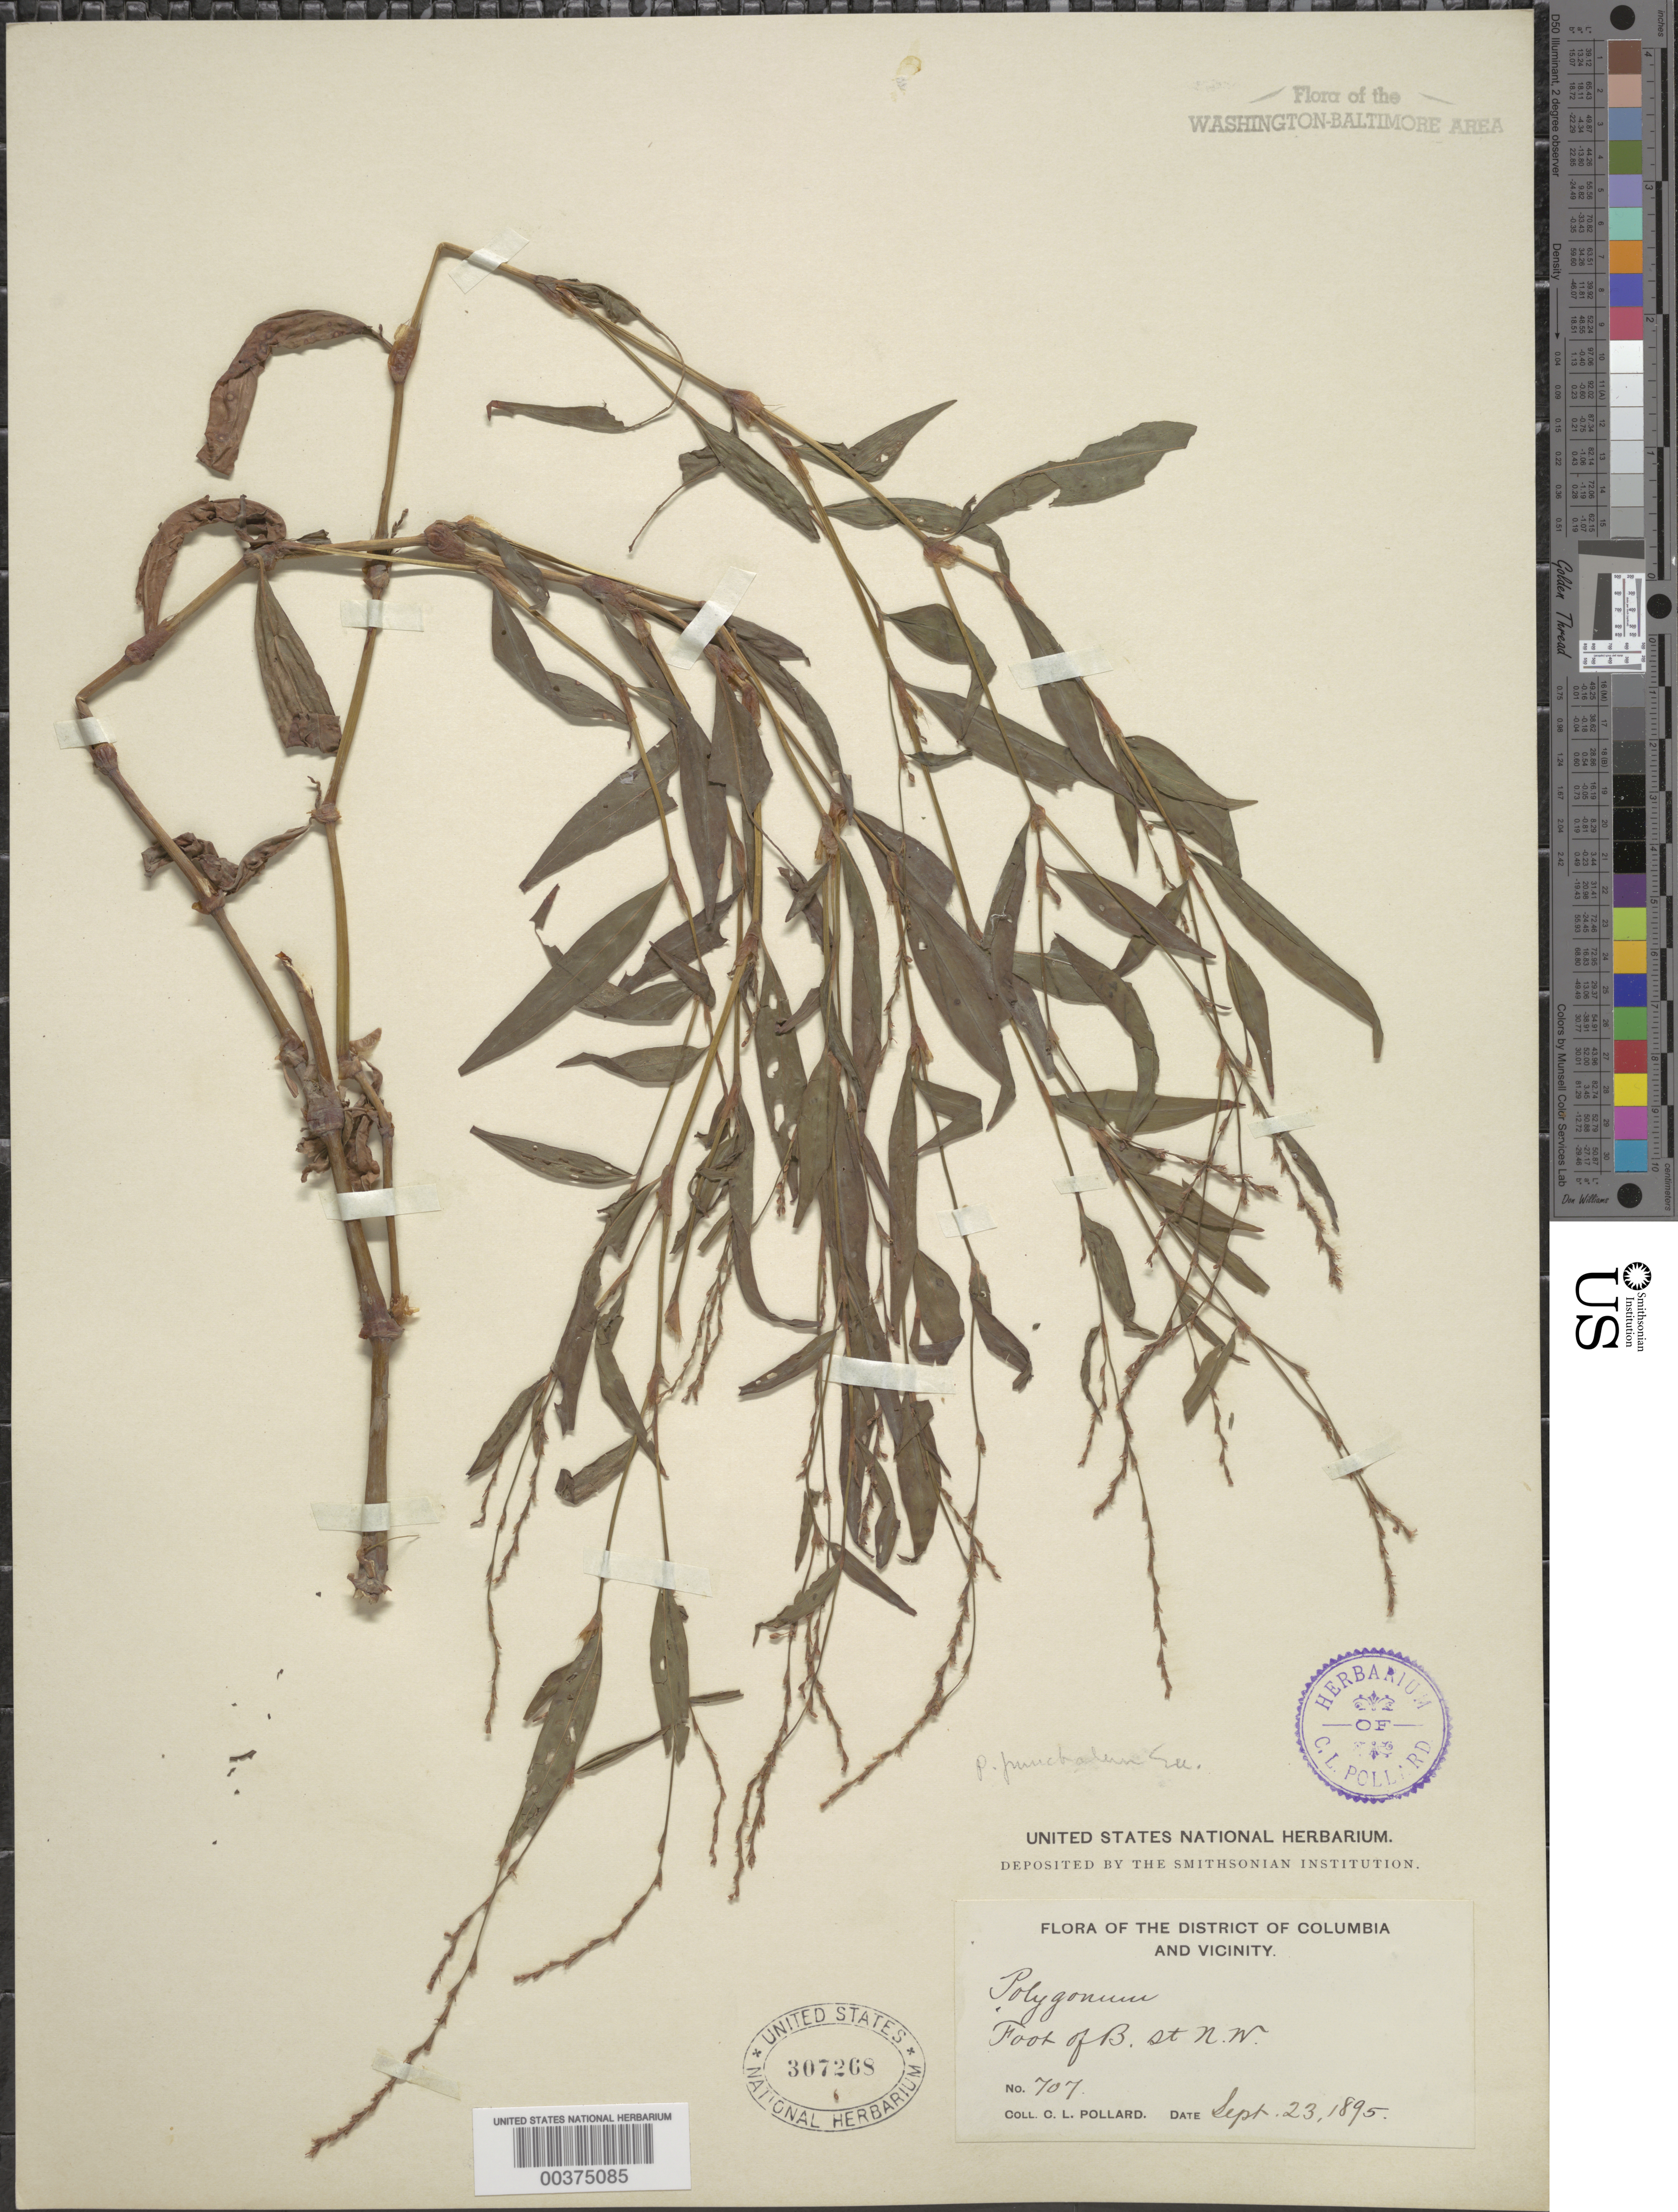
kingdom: Plantae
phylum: Tracheophyta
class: Magnoliopsida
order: Caryophyllales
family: Polygonaceae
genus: Persicaria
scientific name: Persicaria punctata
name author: (Elliott) Small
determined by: Atha, D. E.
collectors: C. L. Pollard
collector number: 707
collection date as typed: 23 Sep 1895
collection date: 1895-09-23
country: United States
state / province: District of Columbia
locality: U.S. Fish Commission Ponds, B. St.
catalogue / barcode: US 307268